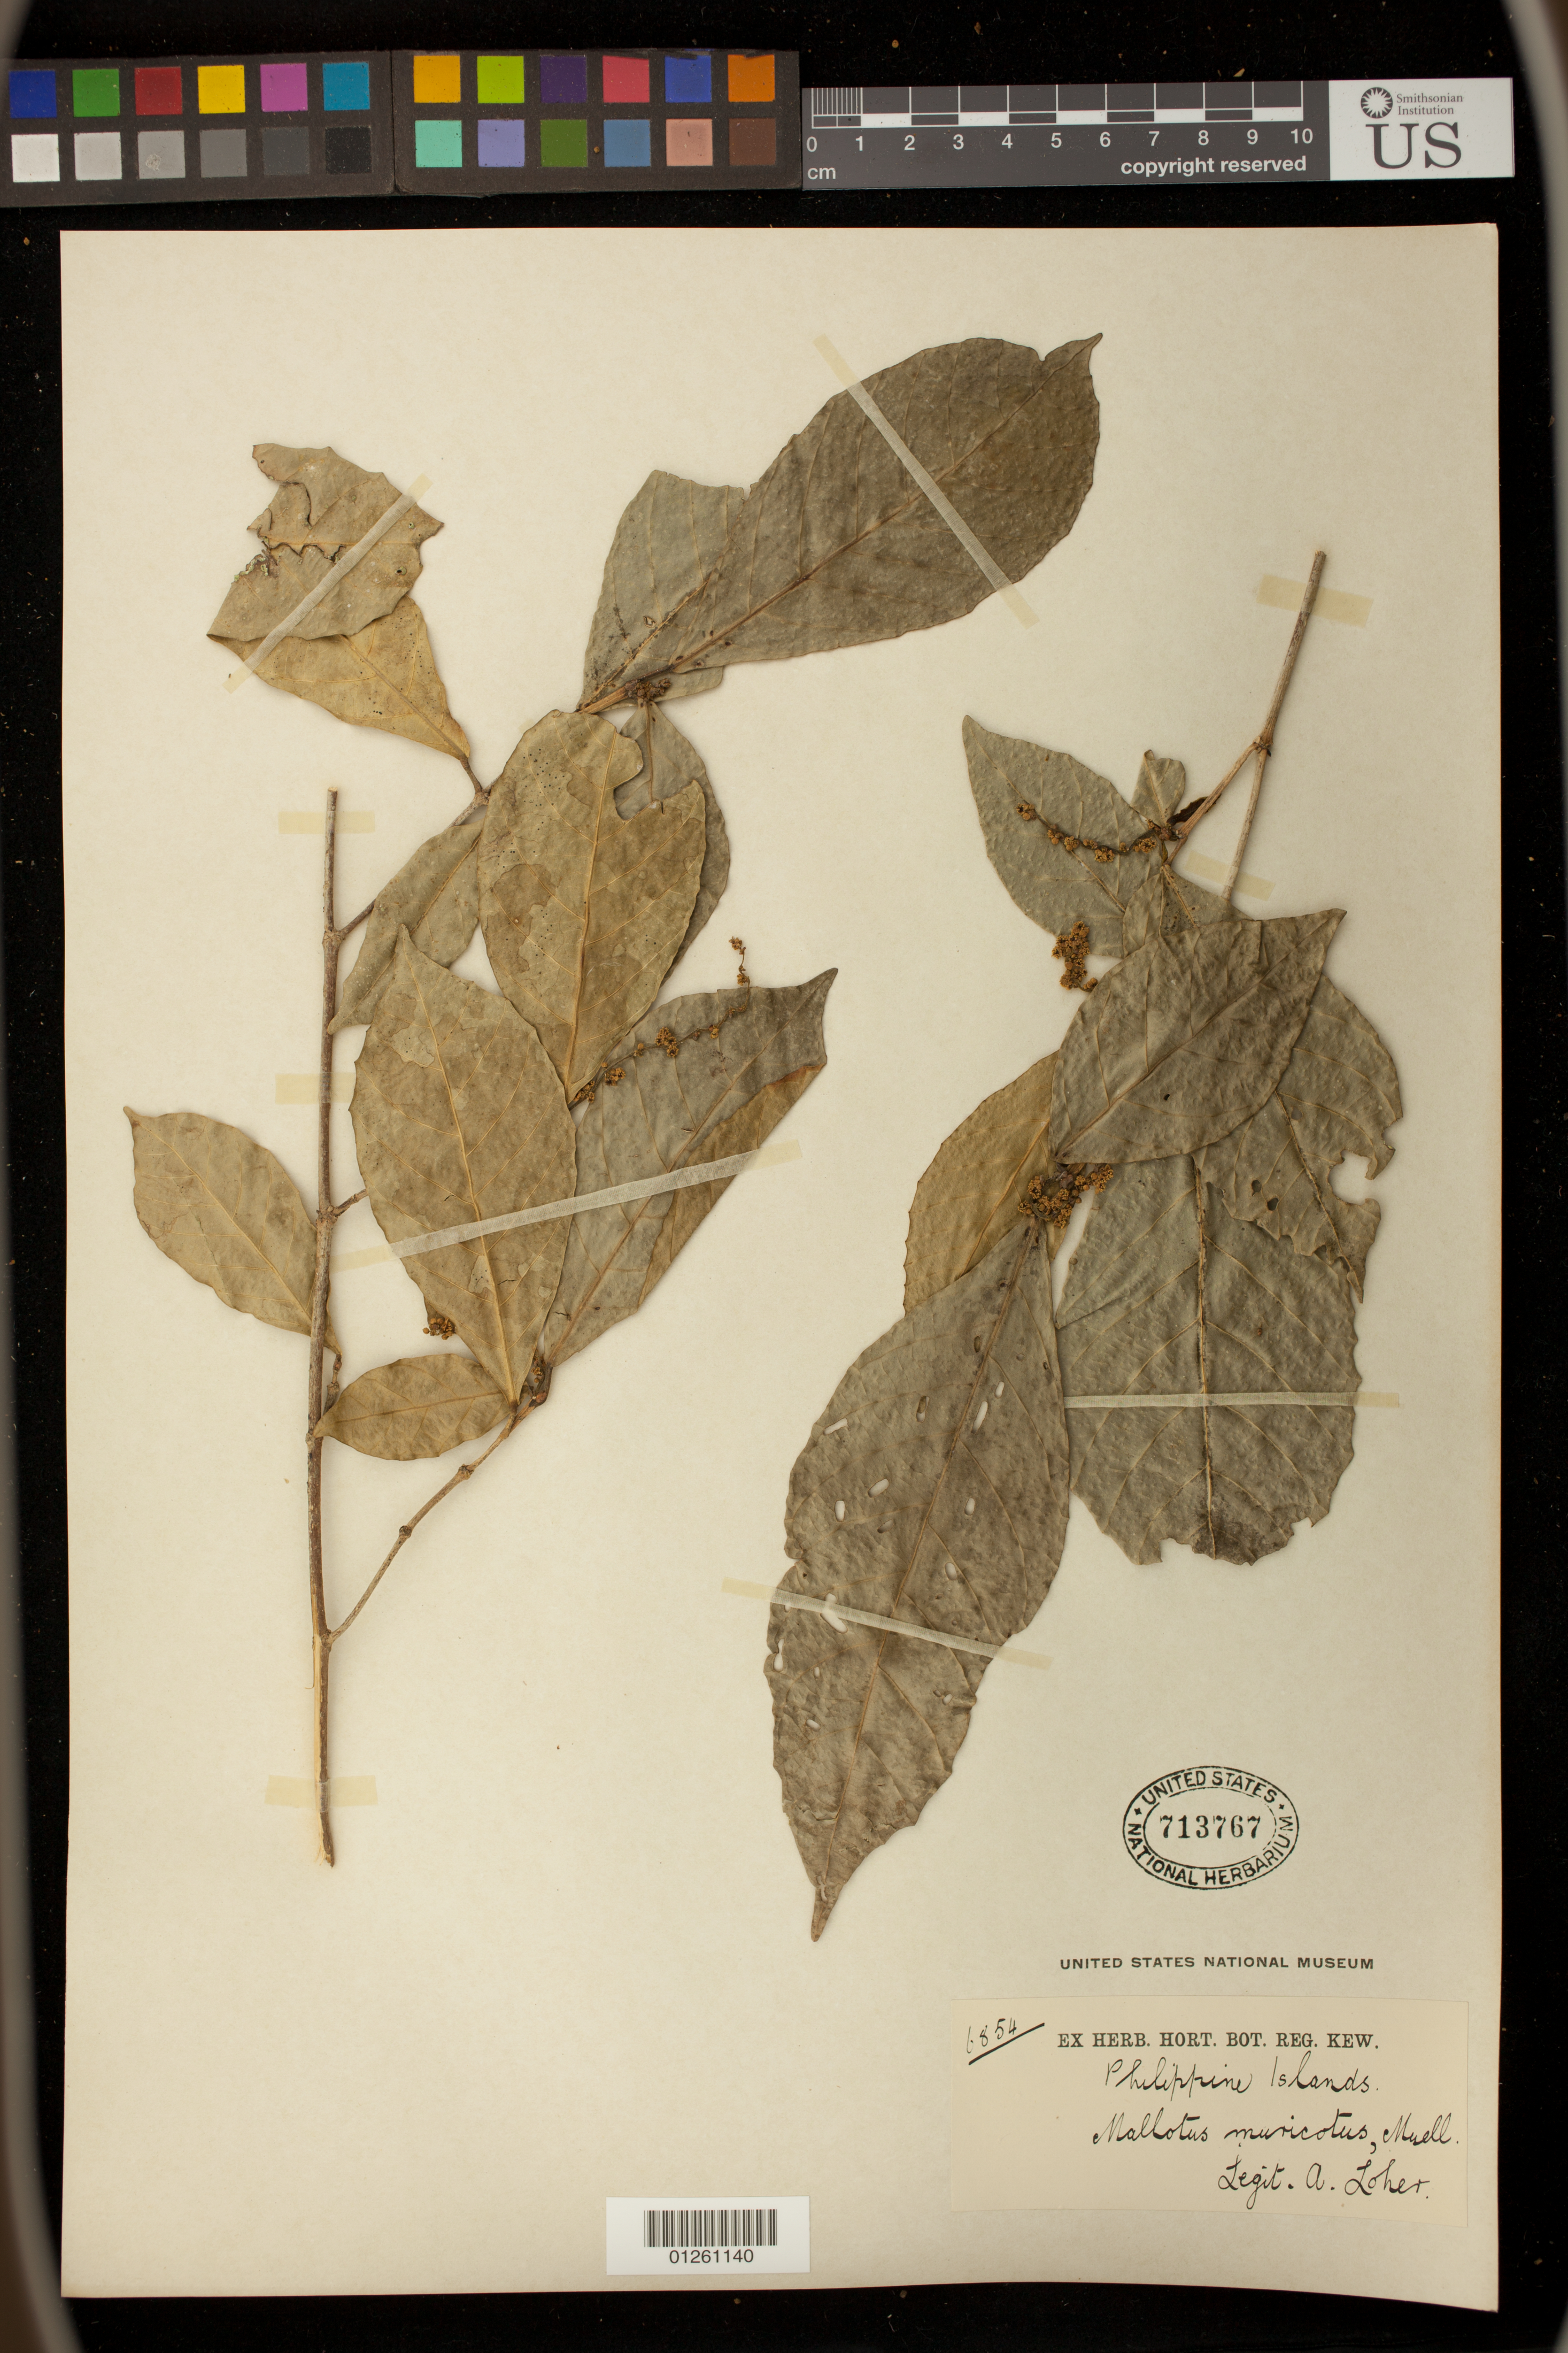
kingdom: Plantae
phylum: Tracheophyta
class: Magnoliopsida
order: Malpighiales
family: Euphorbiaceae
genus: Mallotus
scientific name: Mallotus resinosus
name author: (Blanco) Merr.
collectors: A. Loher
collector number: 6854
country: Philippines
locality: Philippine Islands.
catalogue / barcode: US 713767